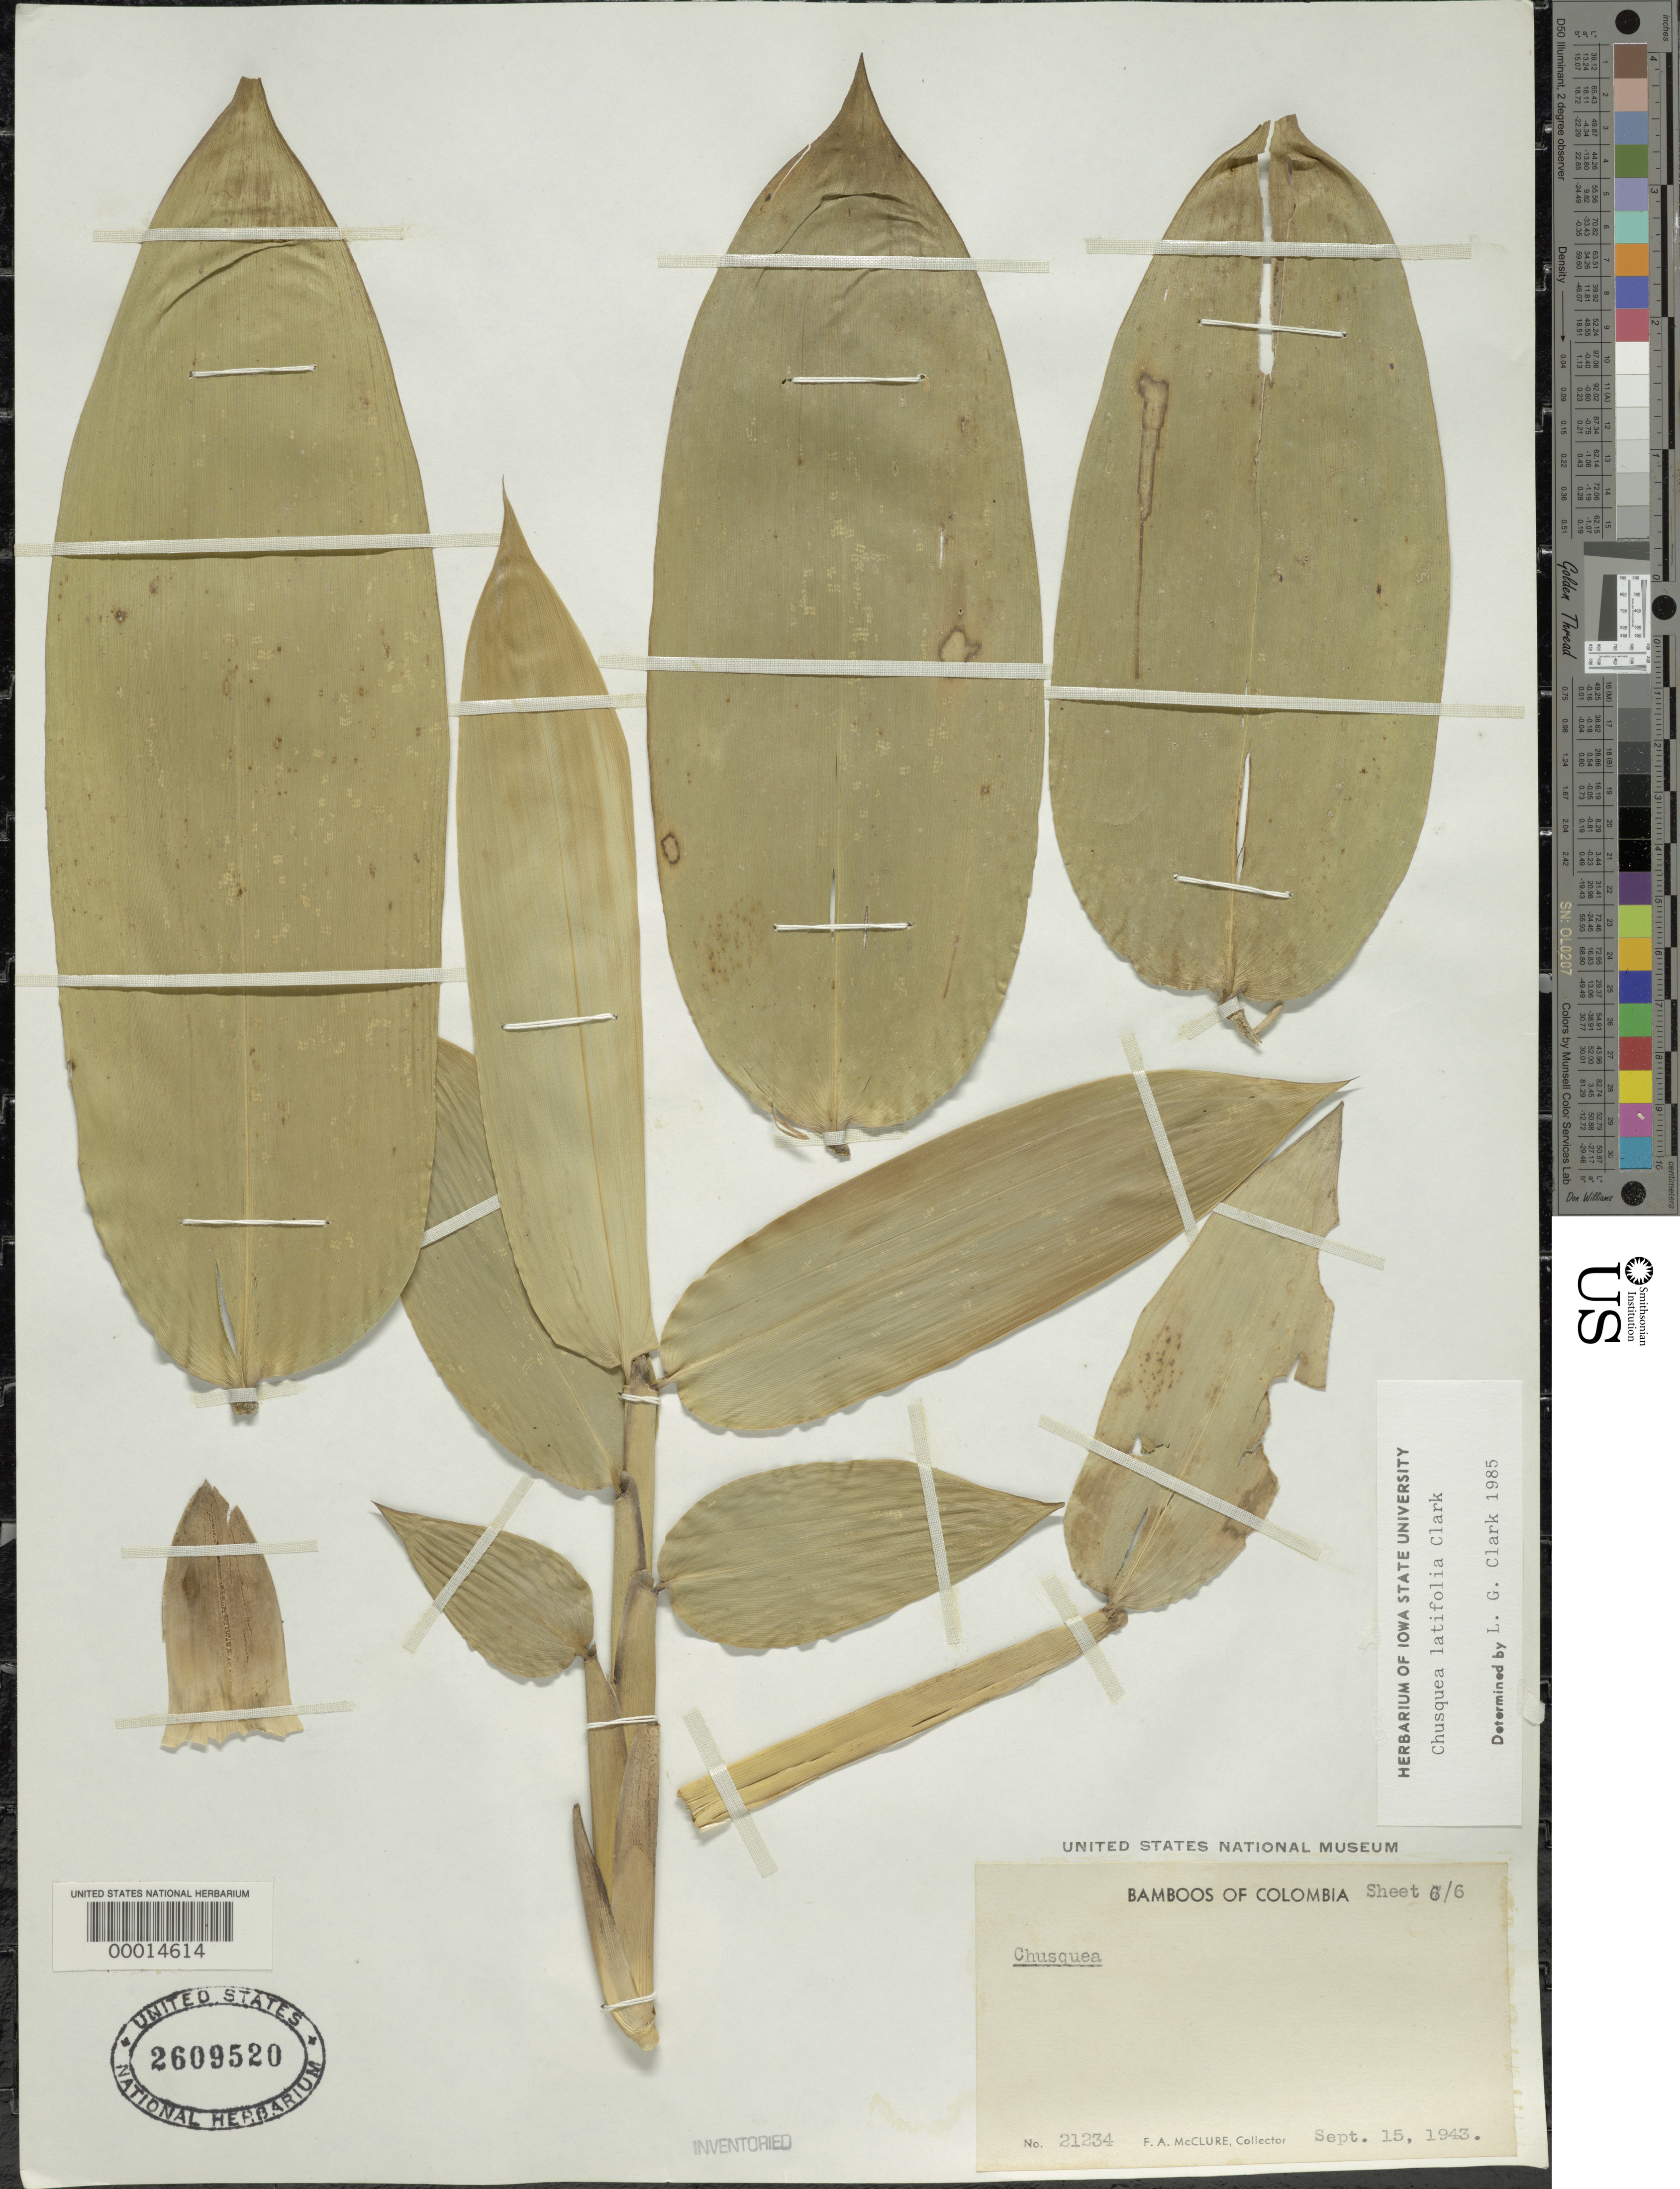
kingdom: Plantae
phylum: Tracheophyta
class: Liliopsida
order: Poales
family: Poaceae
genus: Chusquea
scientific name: Chusquea latifolia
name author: L.G. Clark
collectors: F. A. McClure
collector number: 21234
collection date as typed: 15 Sep 1943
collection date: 1943-09-15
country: Colombia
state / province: Cauca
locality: Cali-Buena Ventura Hwy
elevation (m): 2000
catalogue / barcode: US 2609520